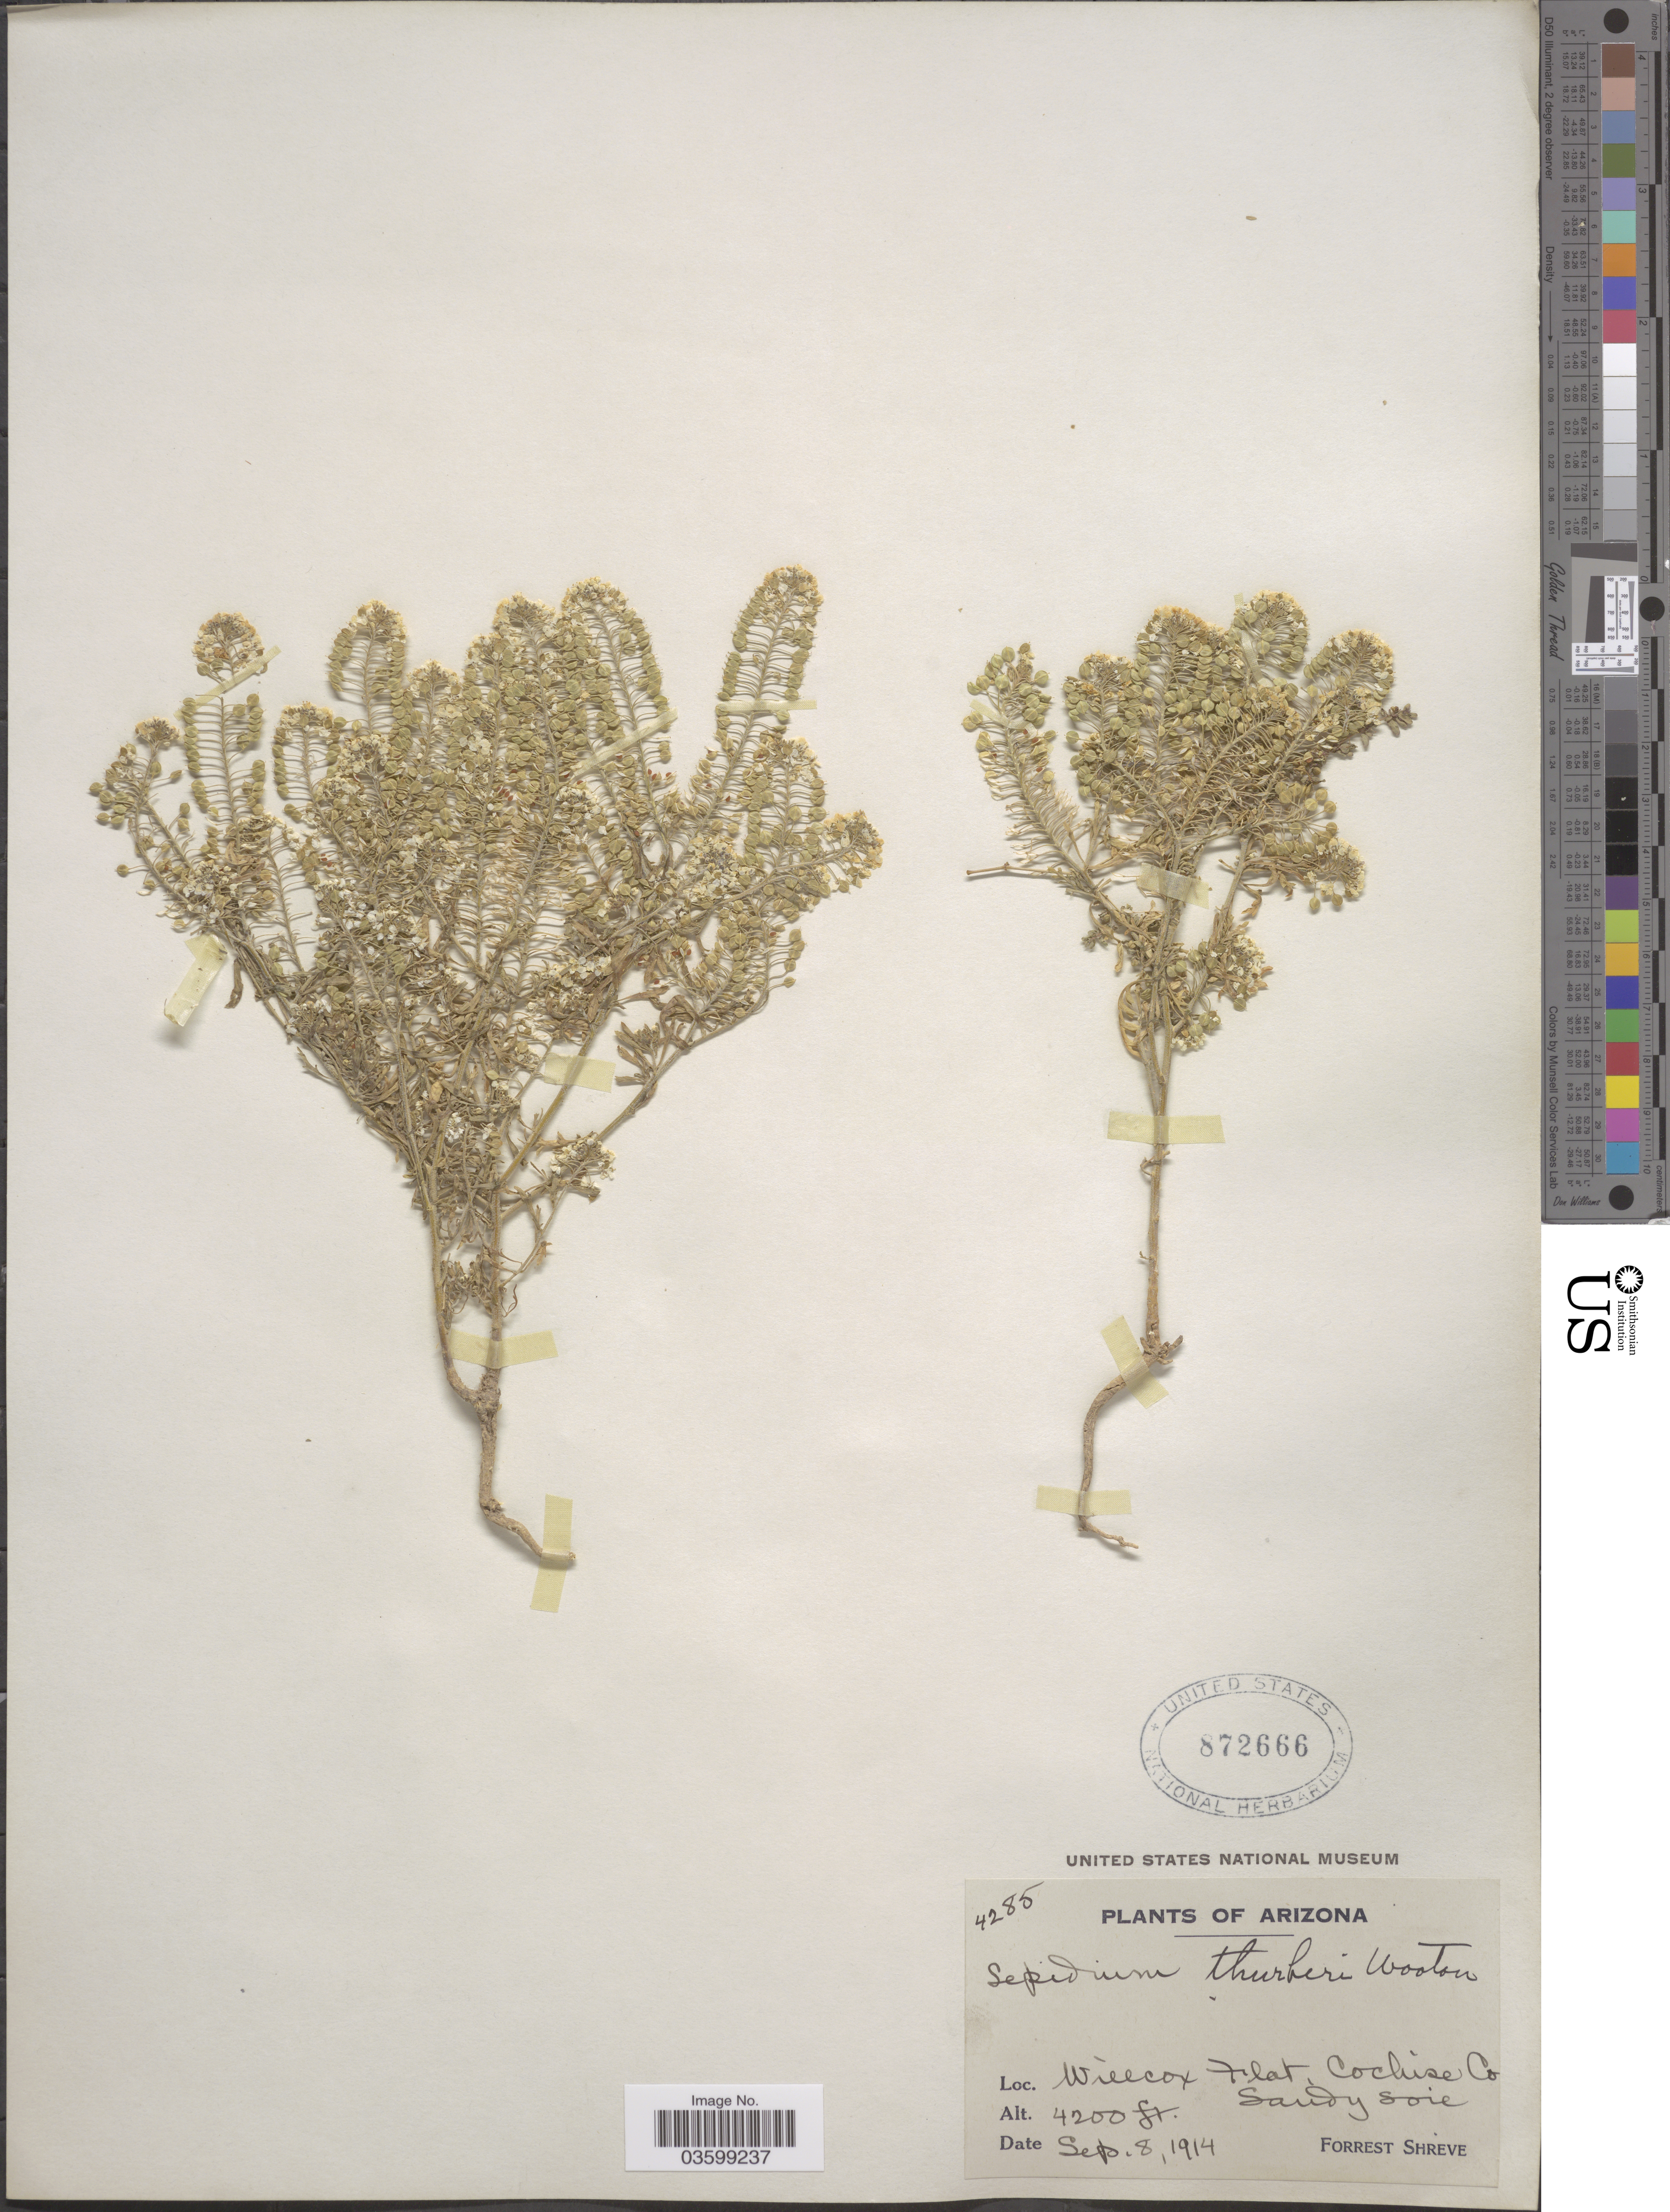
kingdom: Plantae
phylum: Tracheophyta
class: Magnoliopsida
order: Brassicales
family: Brassicaceae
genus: Lepidium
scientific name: Lepidium thurberi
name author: Wooton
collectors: F. Shreve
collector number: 4285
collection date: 1914-09-08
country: United States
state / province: Arizona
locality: Willcox Flat Cochise Co.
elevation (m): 1280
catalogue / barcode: US 872666